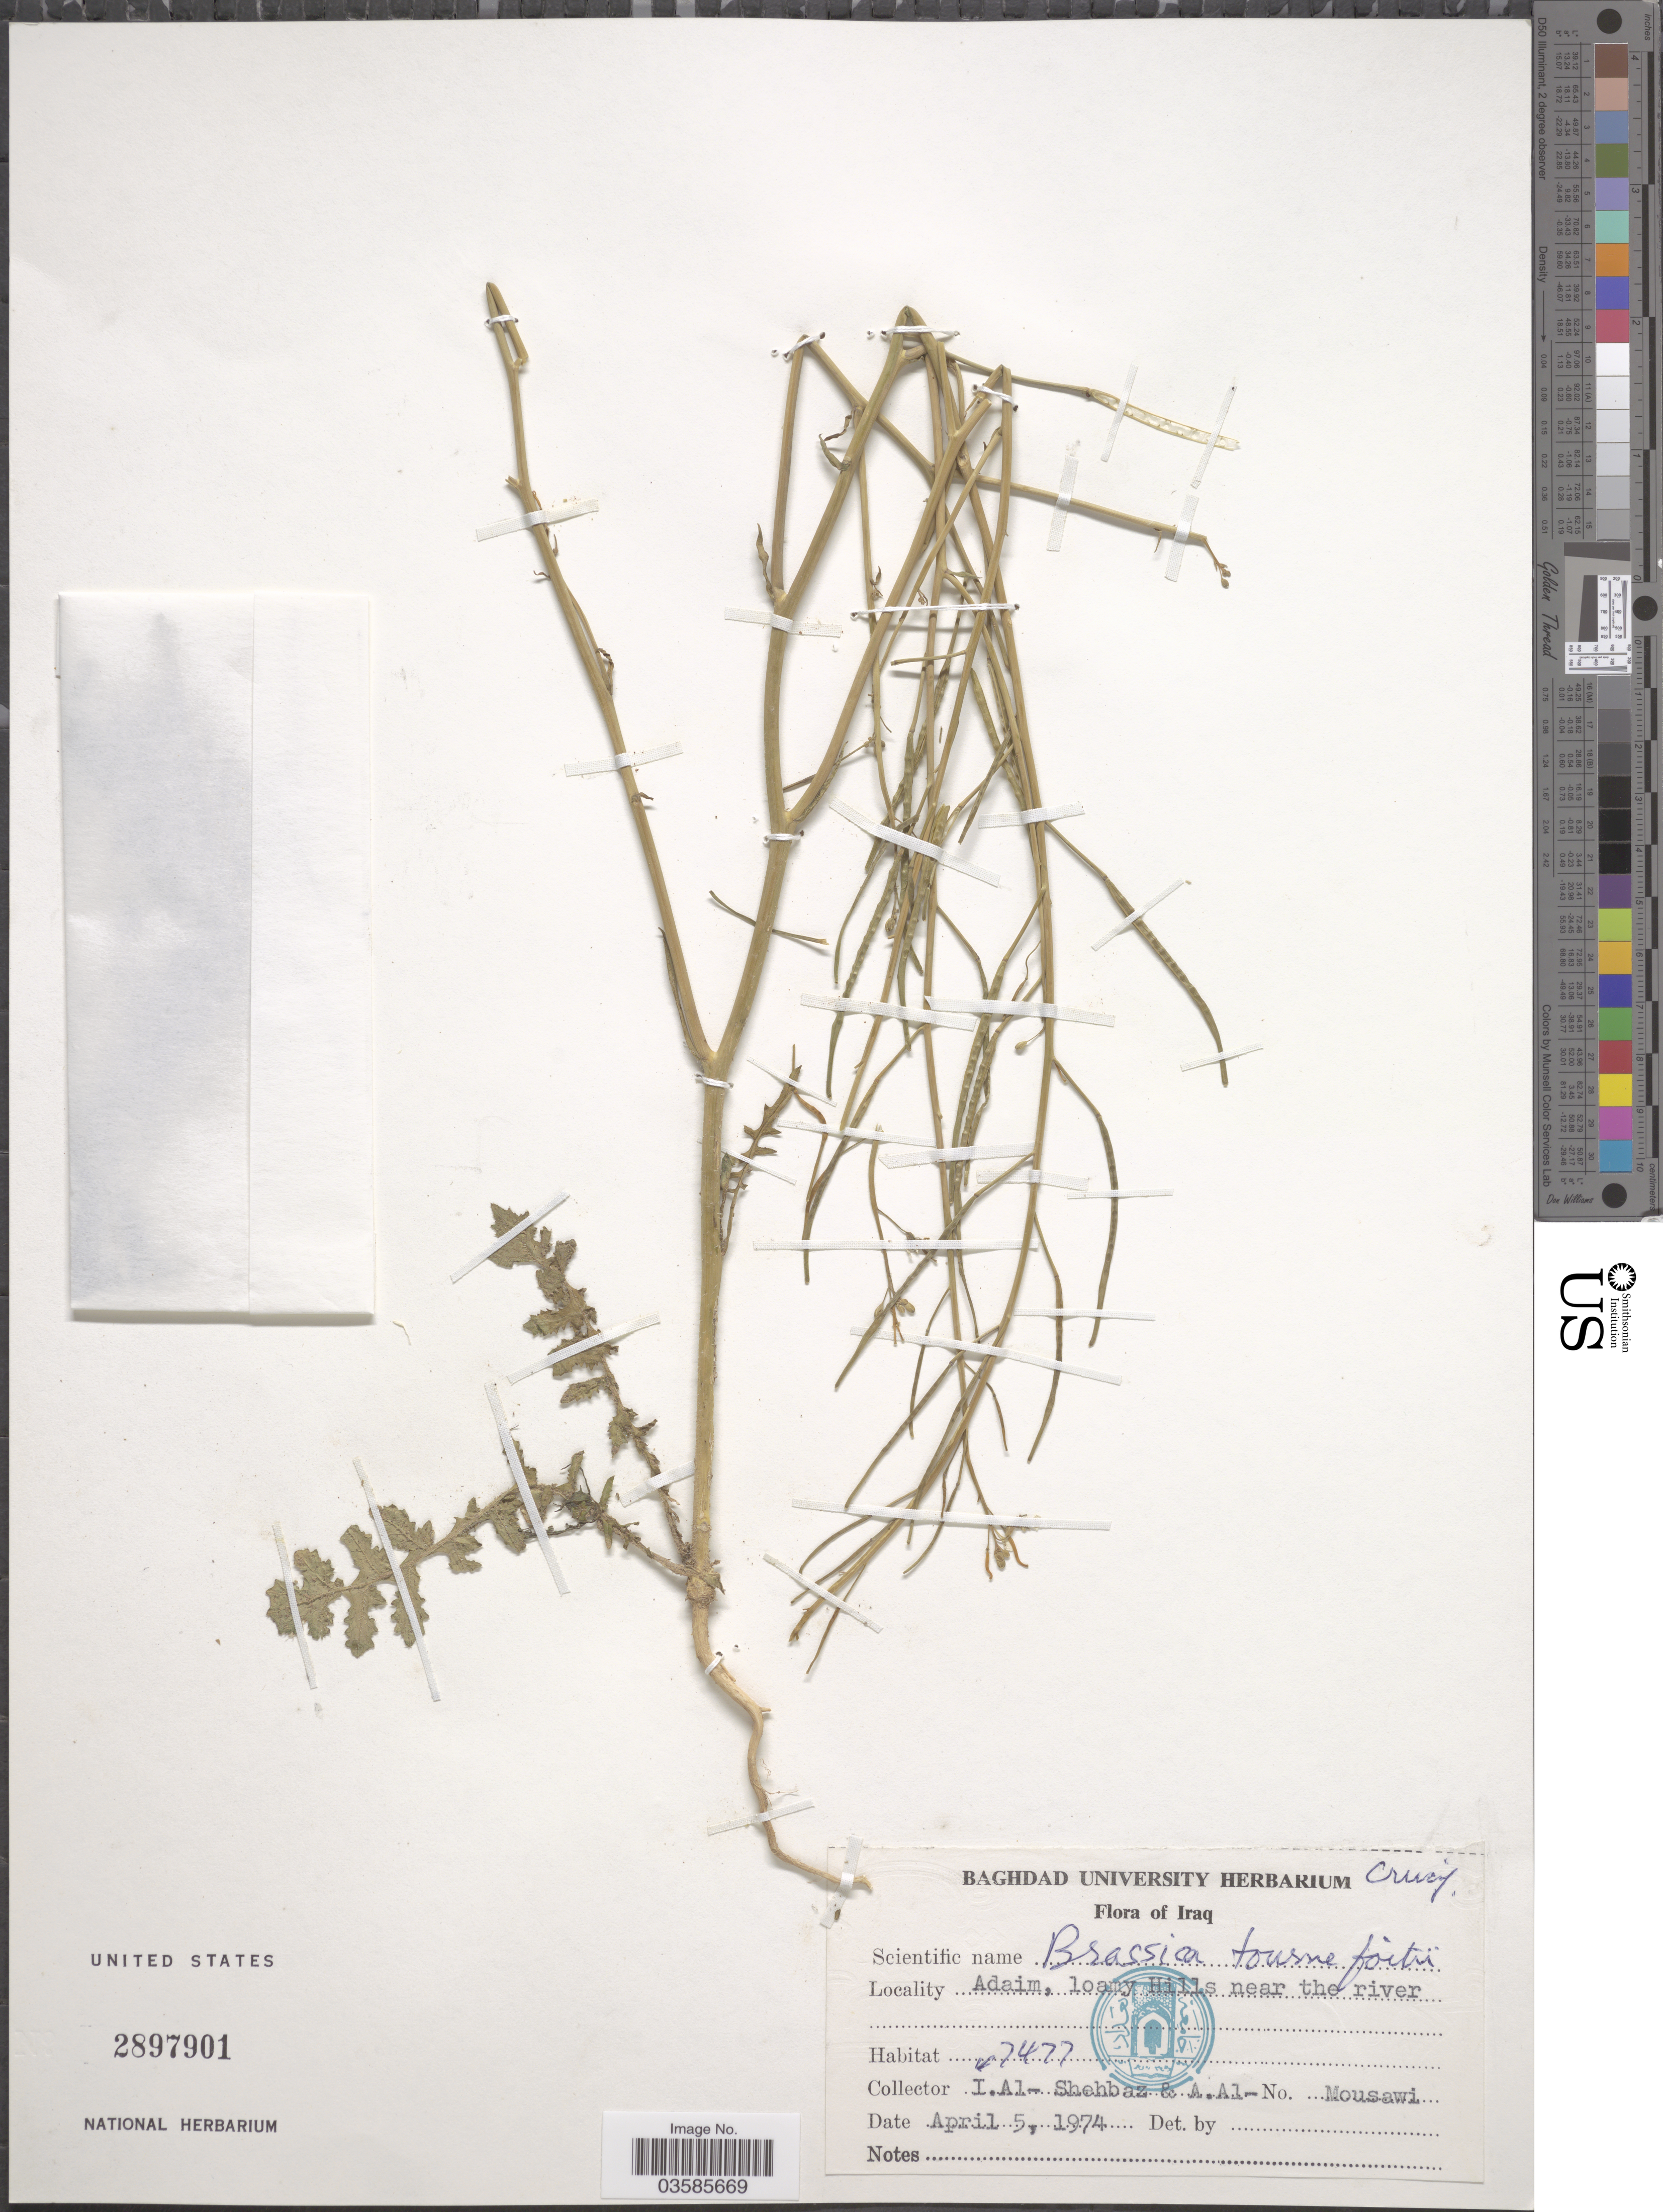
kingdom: Plantae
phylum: Tracheophyta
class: Magnoliopsida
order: Brassicales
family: Brassicaceae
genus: Brassica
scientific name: Brassica tournefortii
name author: Gouan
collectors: I. Al-Shehbaz & A. Mousawi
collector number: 7477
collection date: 1974-04-05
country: Iraq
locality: Adaim, loamy Hills near the river.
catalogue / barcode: US 2897901